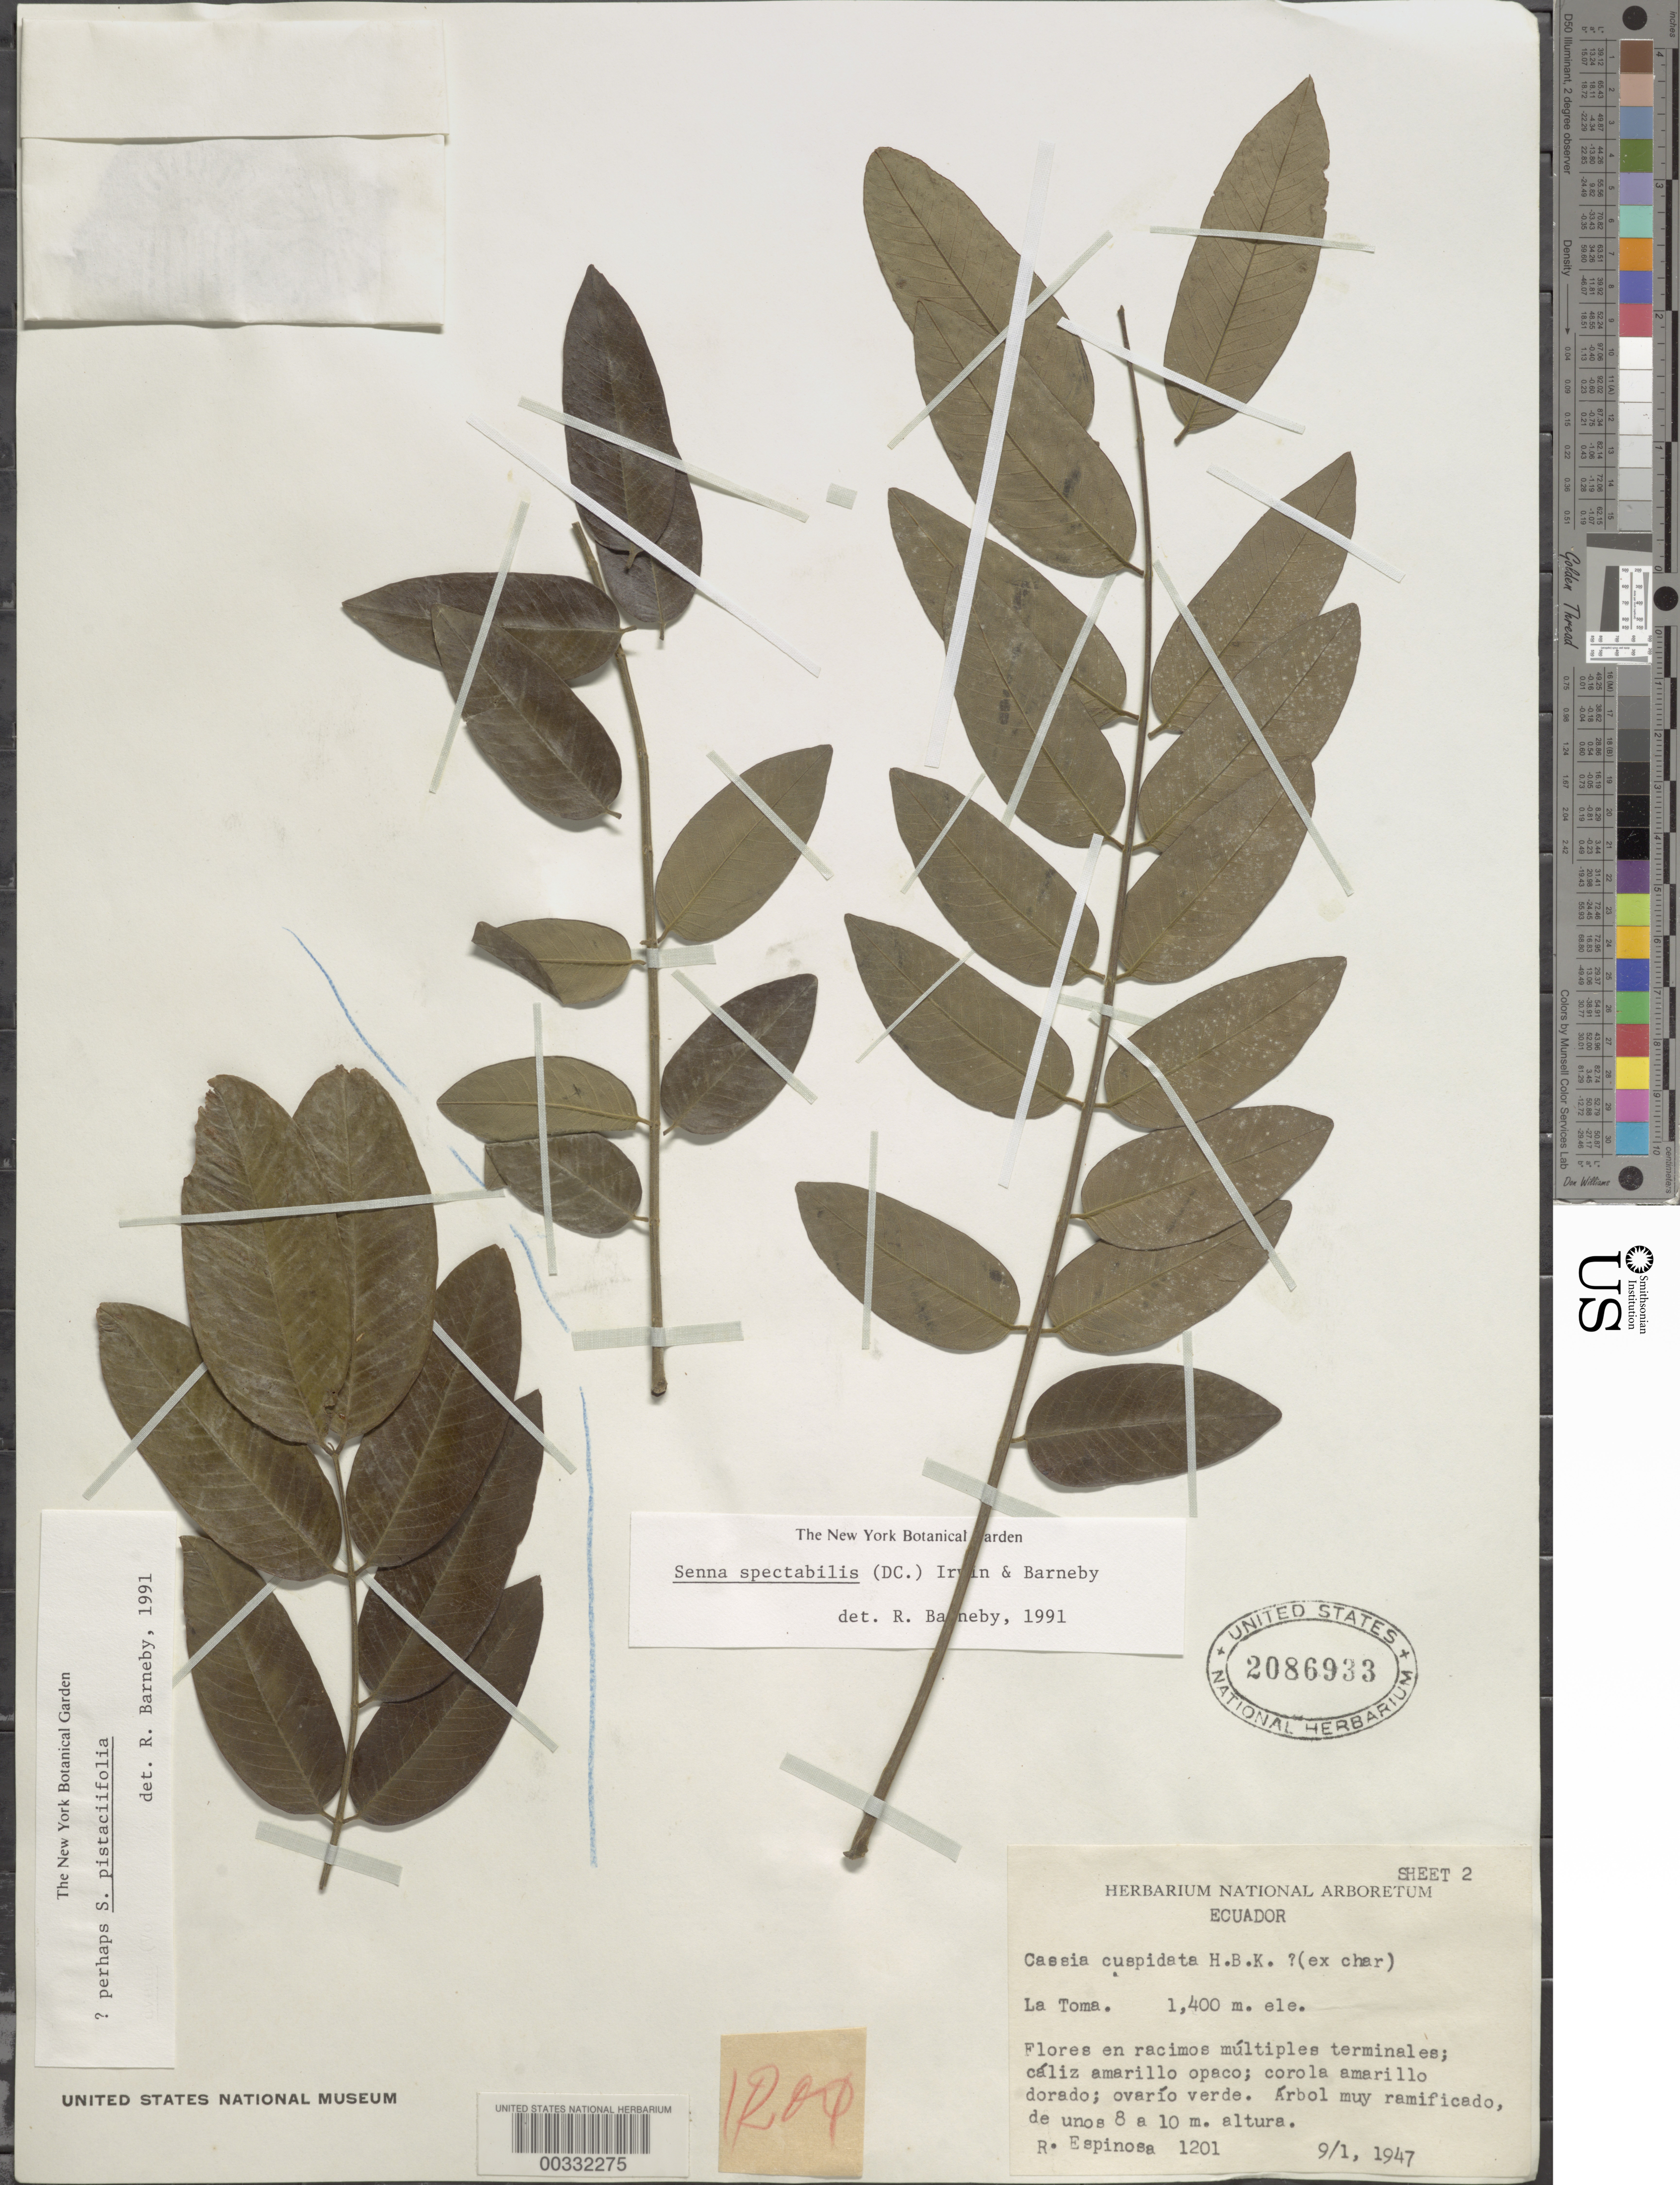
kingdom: Plantae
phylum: Tracheophyta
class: Magnoliopsida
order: Fabales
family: Fabaceae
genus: Senna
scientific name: Senna spectabilis var. spectabilis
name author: (DC.) H.S. Irwin & Barneby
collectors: R. Espinosa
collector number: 1201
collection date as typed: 09 Jan 1947 or 01 Sep 1947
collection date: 1947-01-09 or 1947-09-01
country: Ecuador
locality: La Toma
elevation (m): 1400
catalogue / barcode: US 2086933